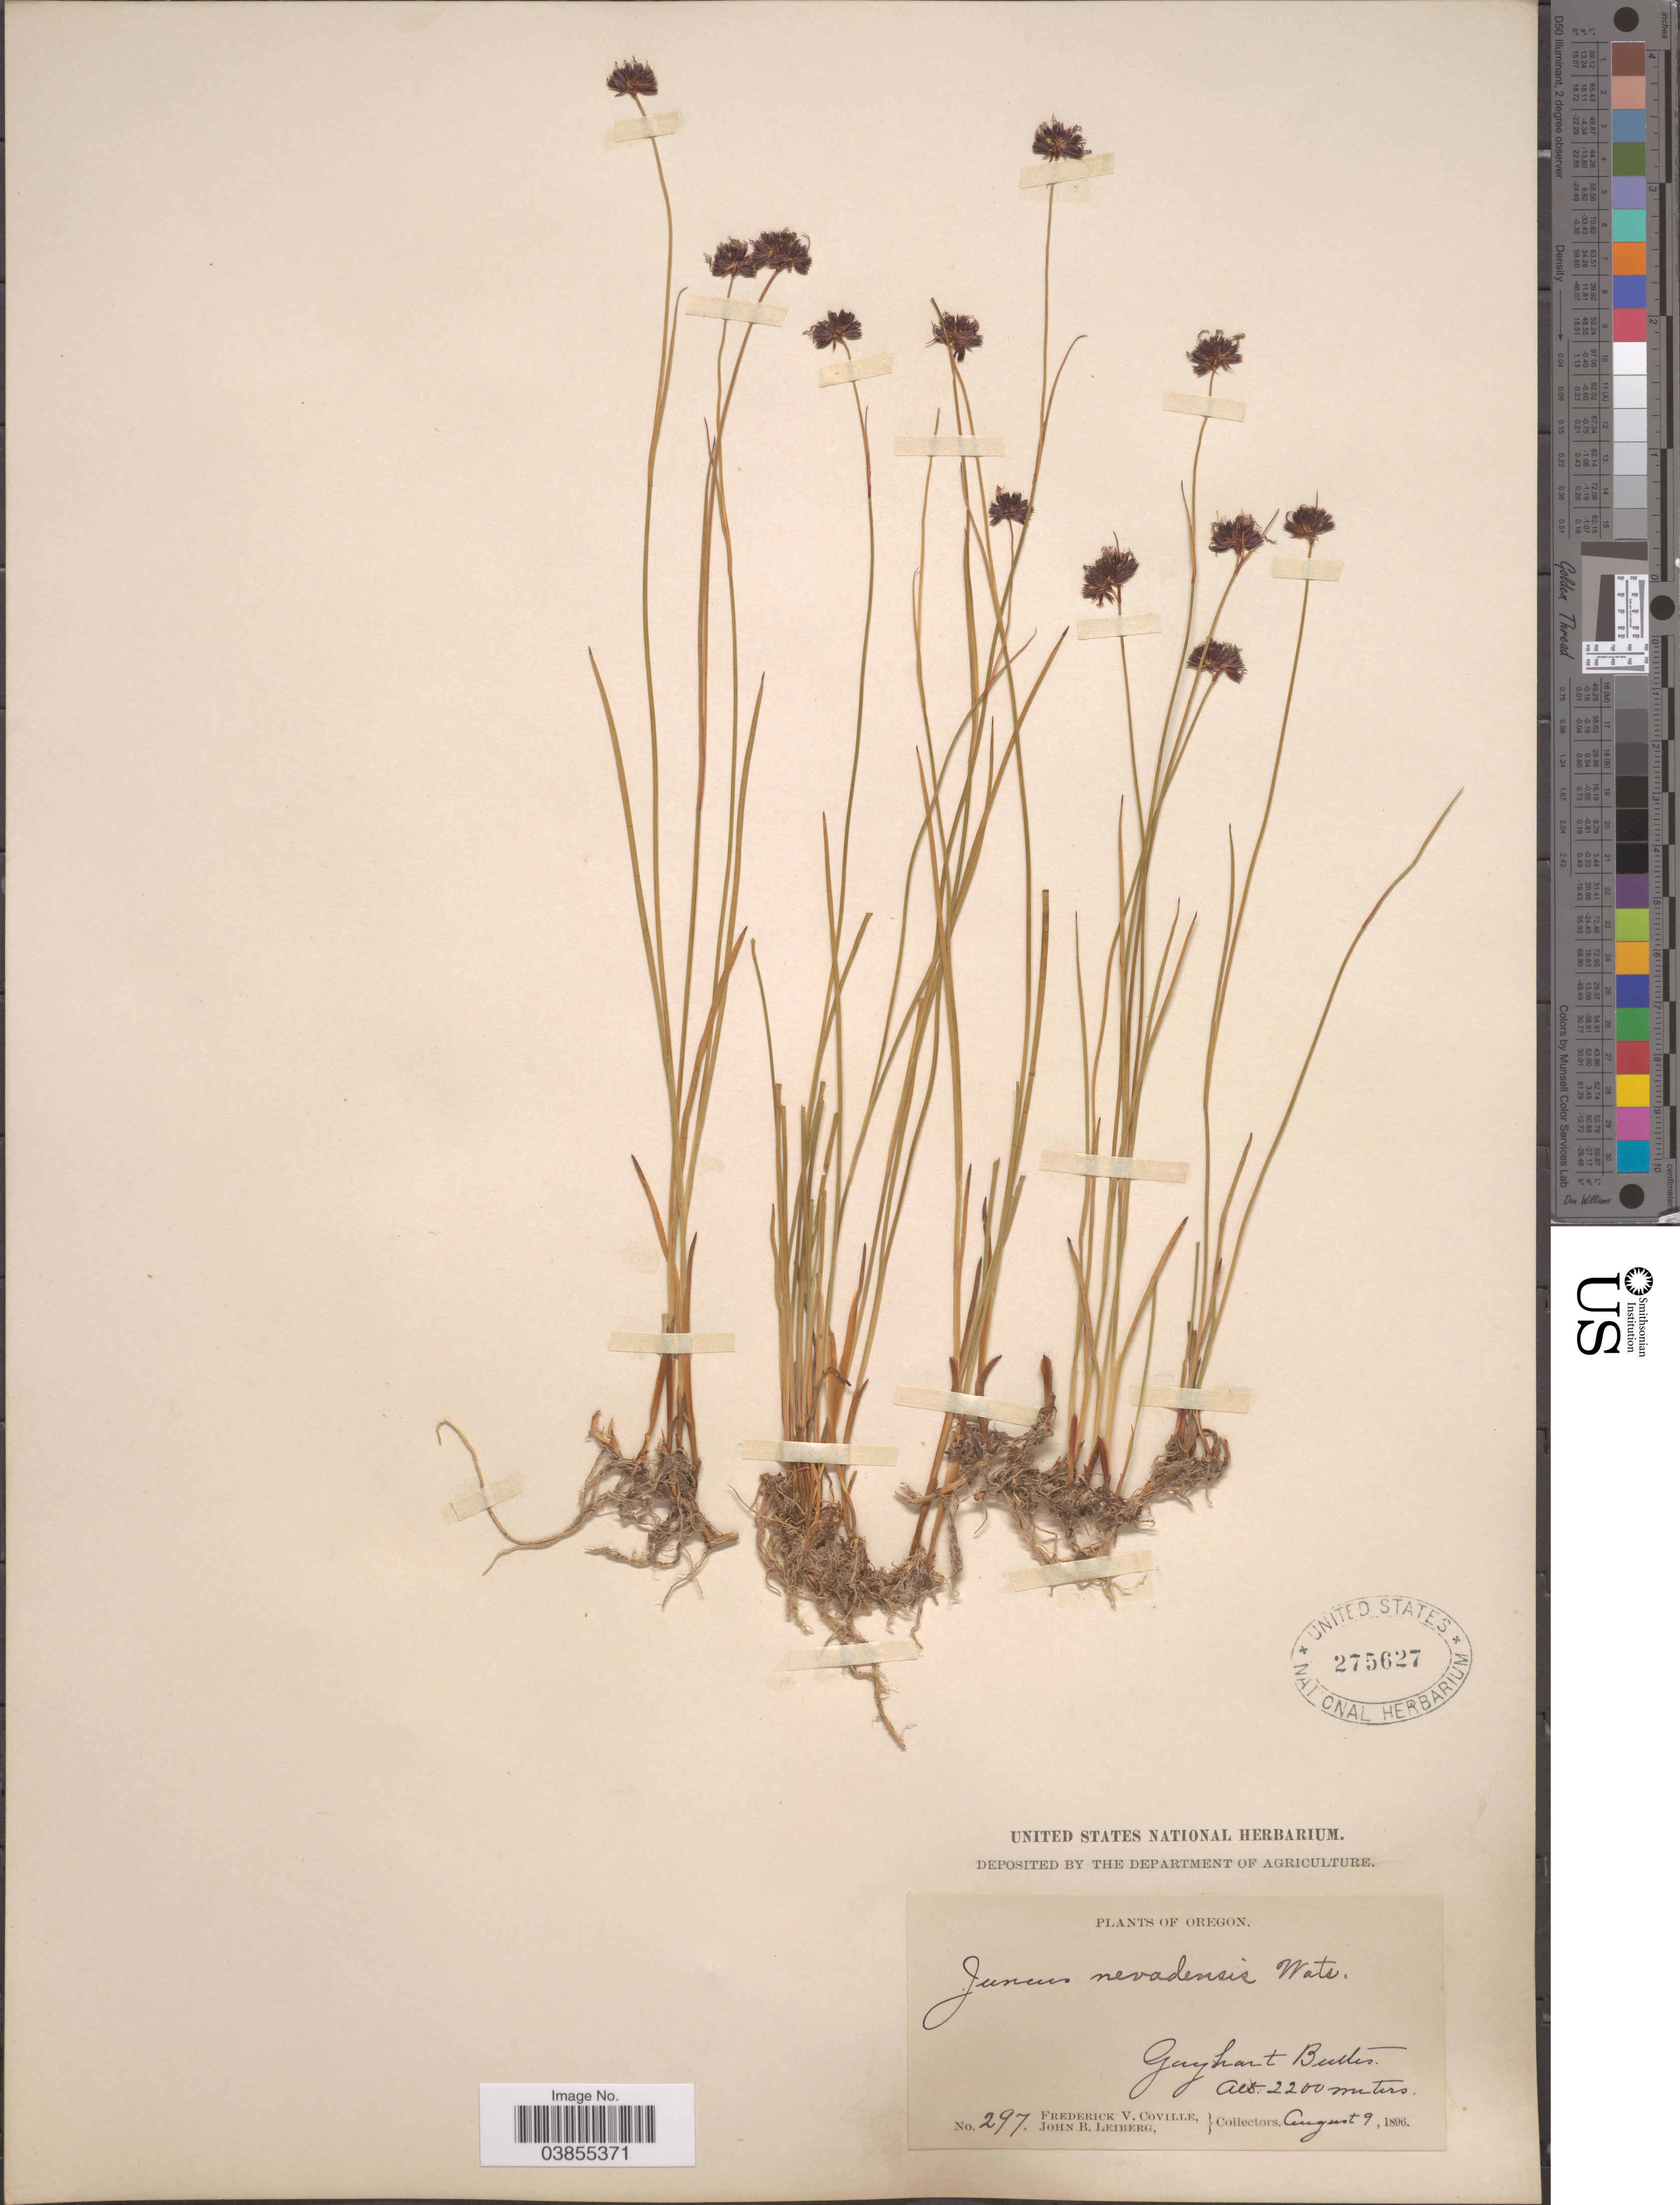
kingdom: Plantae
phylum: Tracheophyta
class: Liliopsida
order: Poales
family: Juncaceae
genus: Juncus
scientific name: Juncus nevadensis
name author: S. Watson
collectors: F. V. Coville & J. B. Leiberg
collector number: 297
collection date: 1896-08-09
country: United States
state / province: Oregon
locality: Gayhart Buttes.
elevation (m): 2200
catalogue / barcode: US 275627